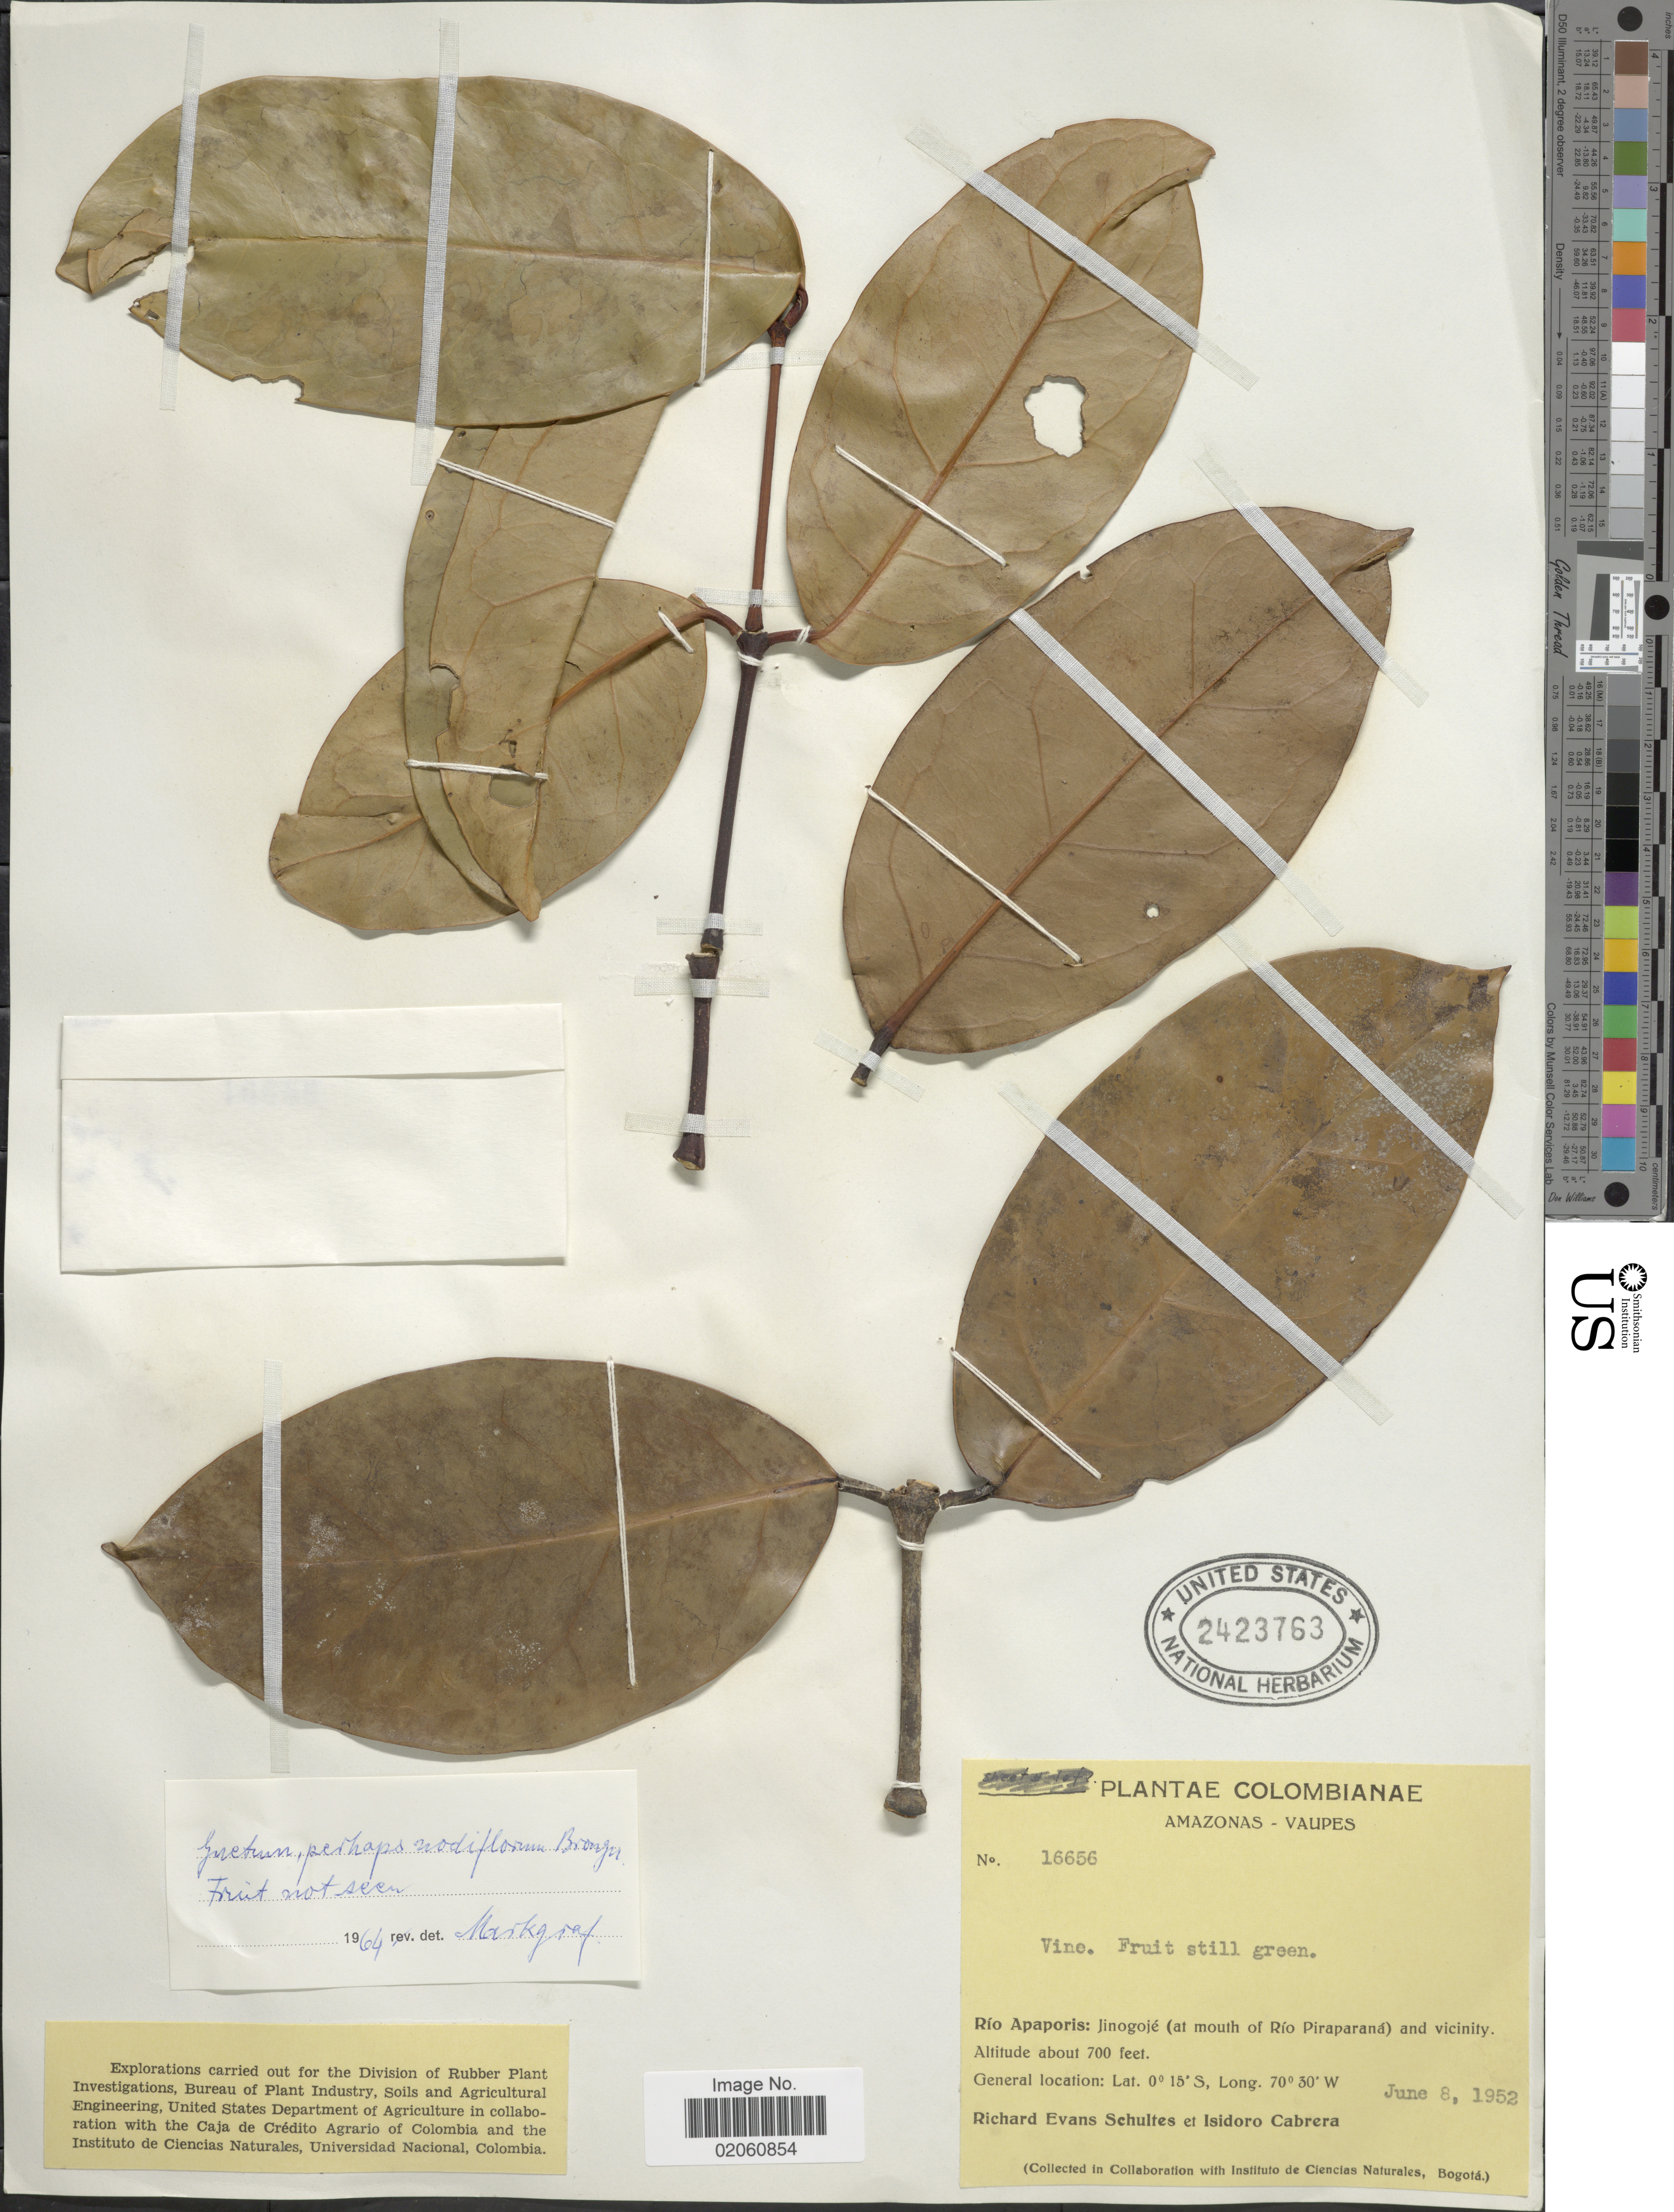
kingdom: Plantae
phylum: Tracheophyta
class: Gnetopsida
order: Gnetales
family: Gnetaceae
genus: Gnetum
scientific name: Gnetum nodiflorum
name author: Brongn.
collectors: R. E. Schultes & I. Cabrera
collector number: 16656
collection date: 1952-06-08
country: Colombia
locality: Amazonas - Vaupes, Rio Apaporis: Jinogojé (at mouth of Río Piraparaná) and vicinity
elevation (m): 213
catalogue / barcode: US 2423763